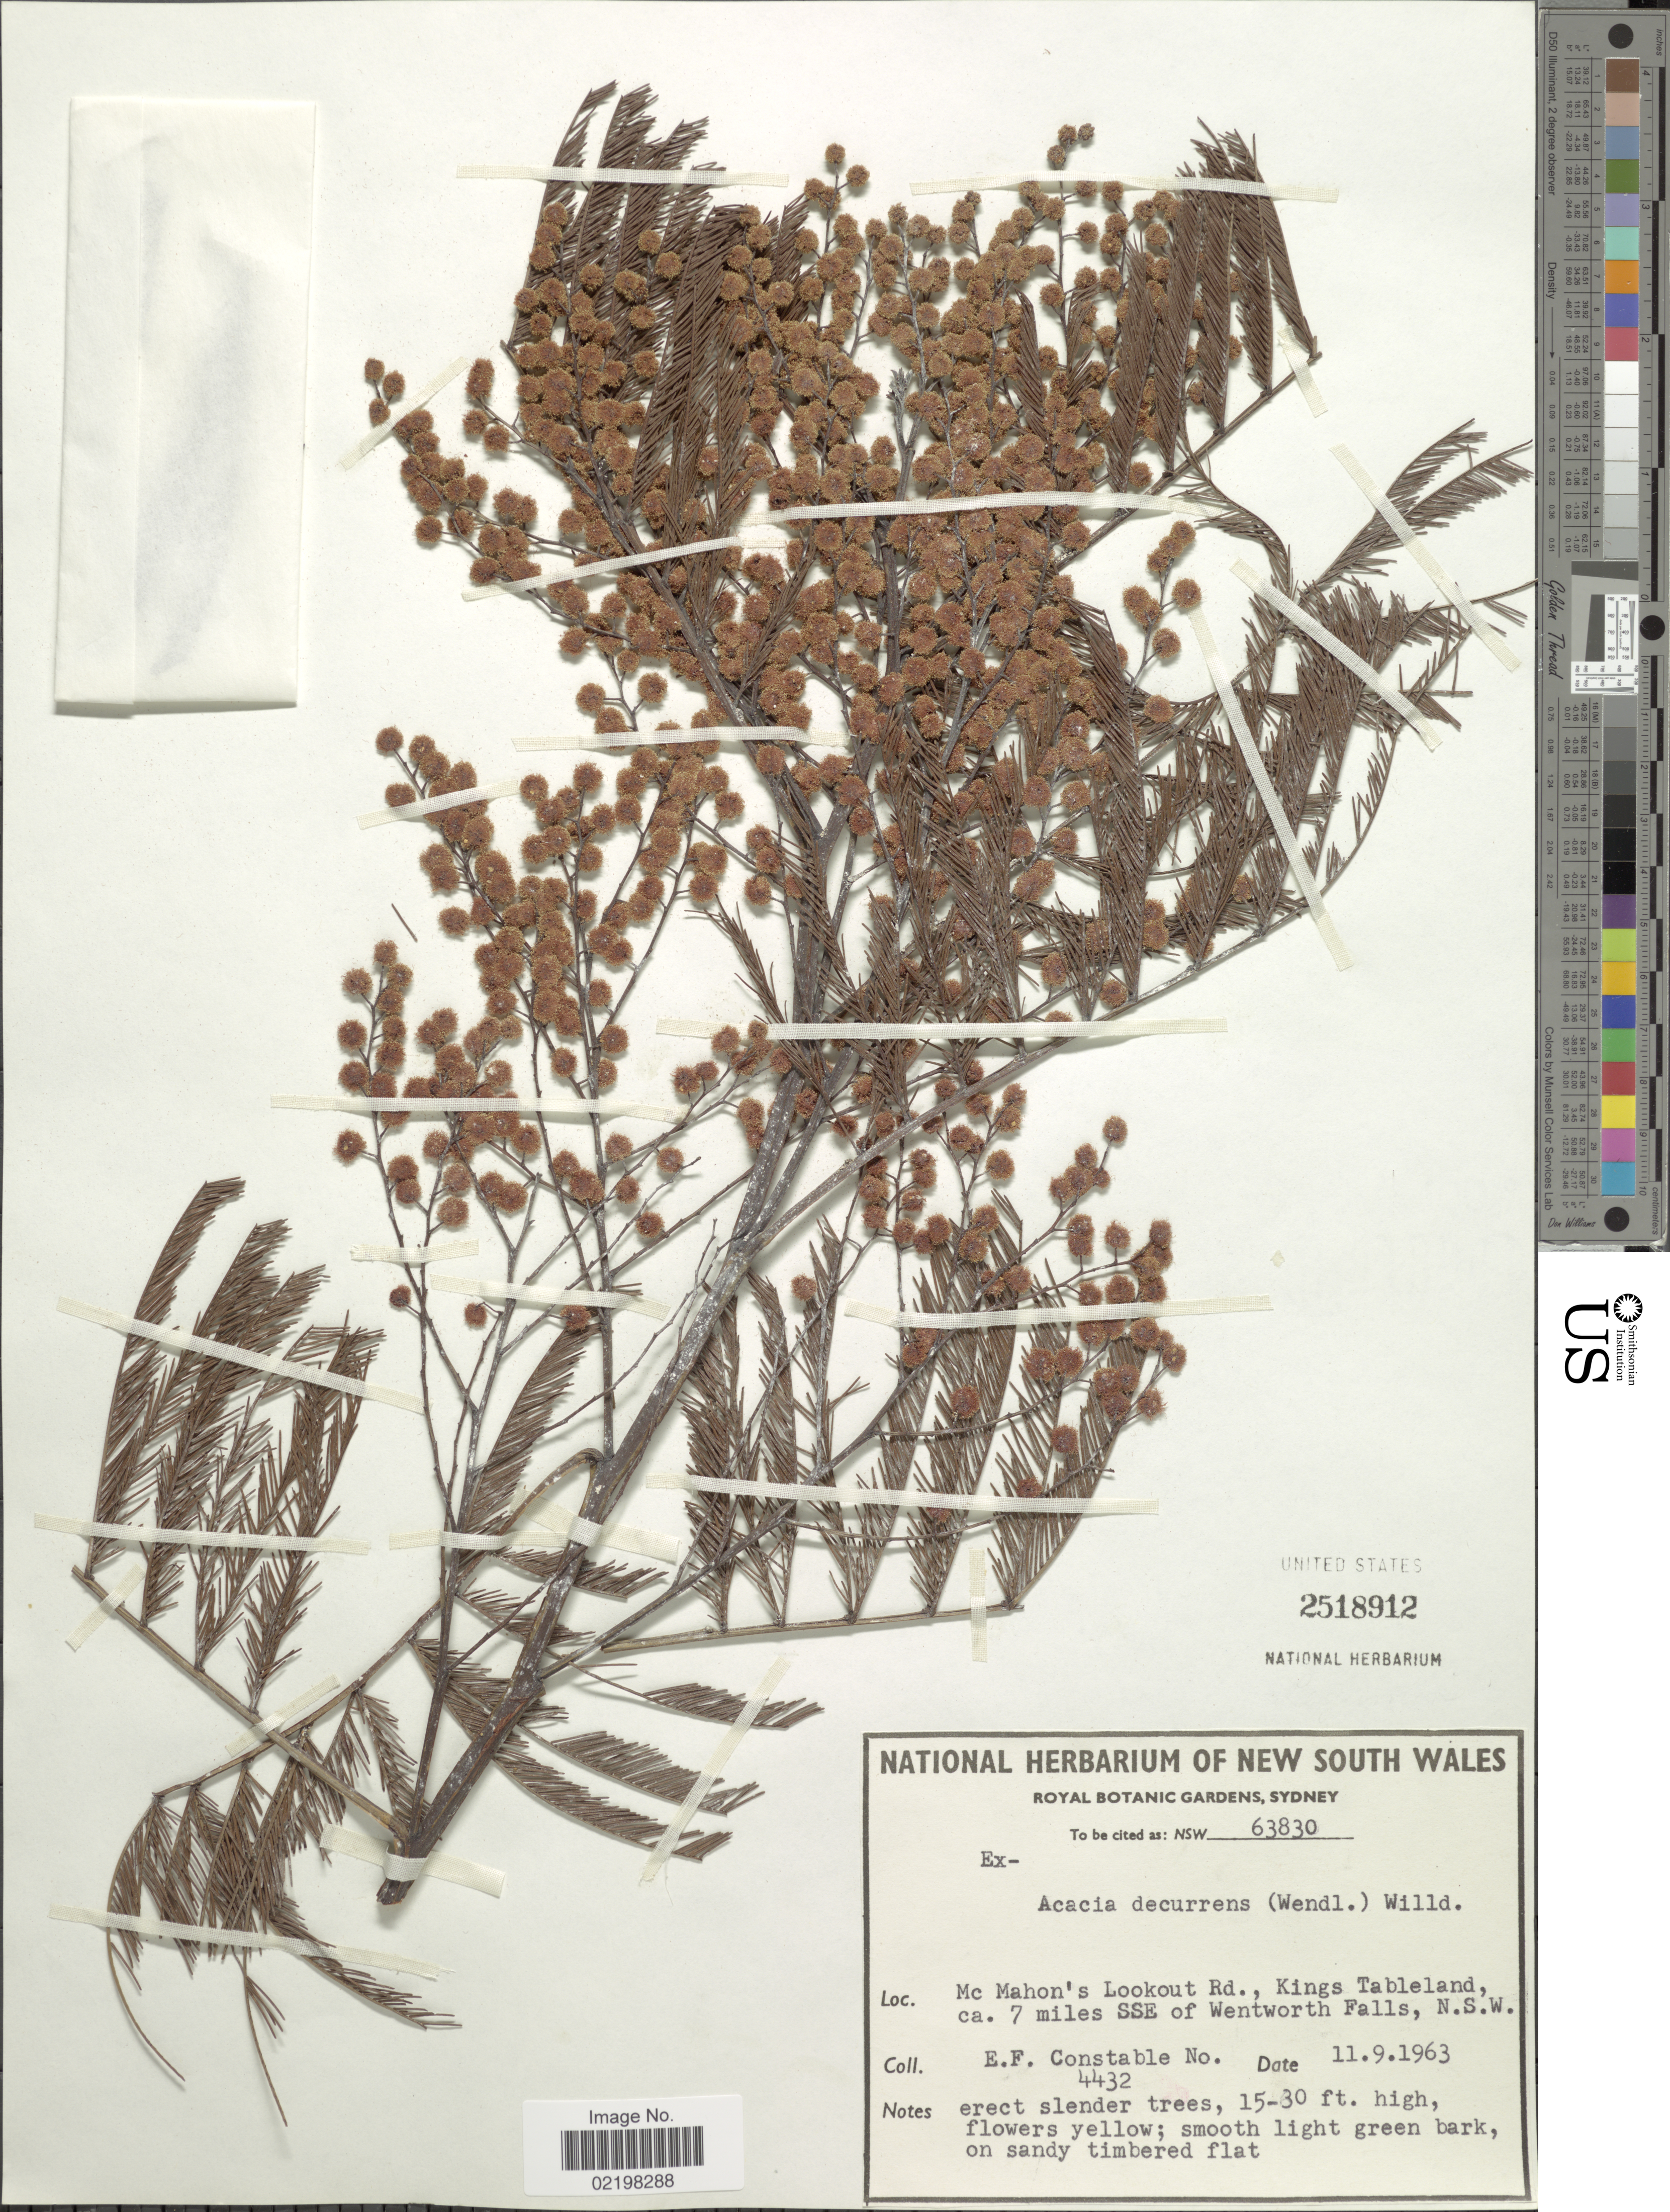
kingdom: Plantae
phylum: Tracheophyta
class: Magnoliopsida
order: Fabales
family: Fabaceae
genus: Acacia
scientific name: Acacia decurrens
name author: (J.C. Wendl.) Willd.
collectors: E. F. Constable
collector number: NSW 63830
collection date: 1963-09-11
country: Australia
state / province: New South Wales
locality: Mc. Mahon's Lookout Rd. Kings Tableland ca. 7 miles SSE of Wentworth Falls, N.S.W.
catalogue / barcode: US 2518912